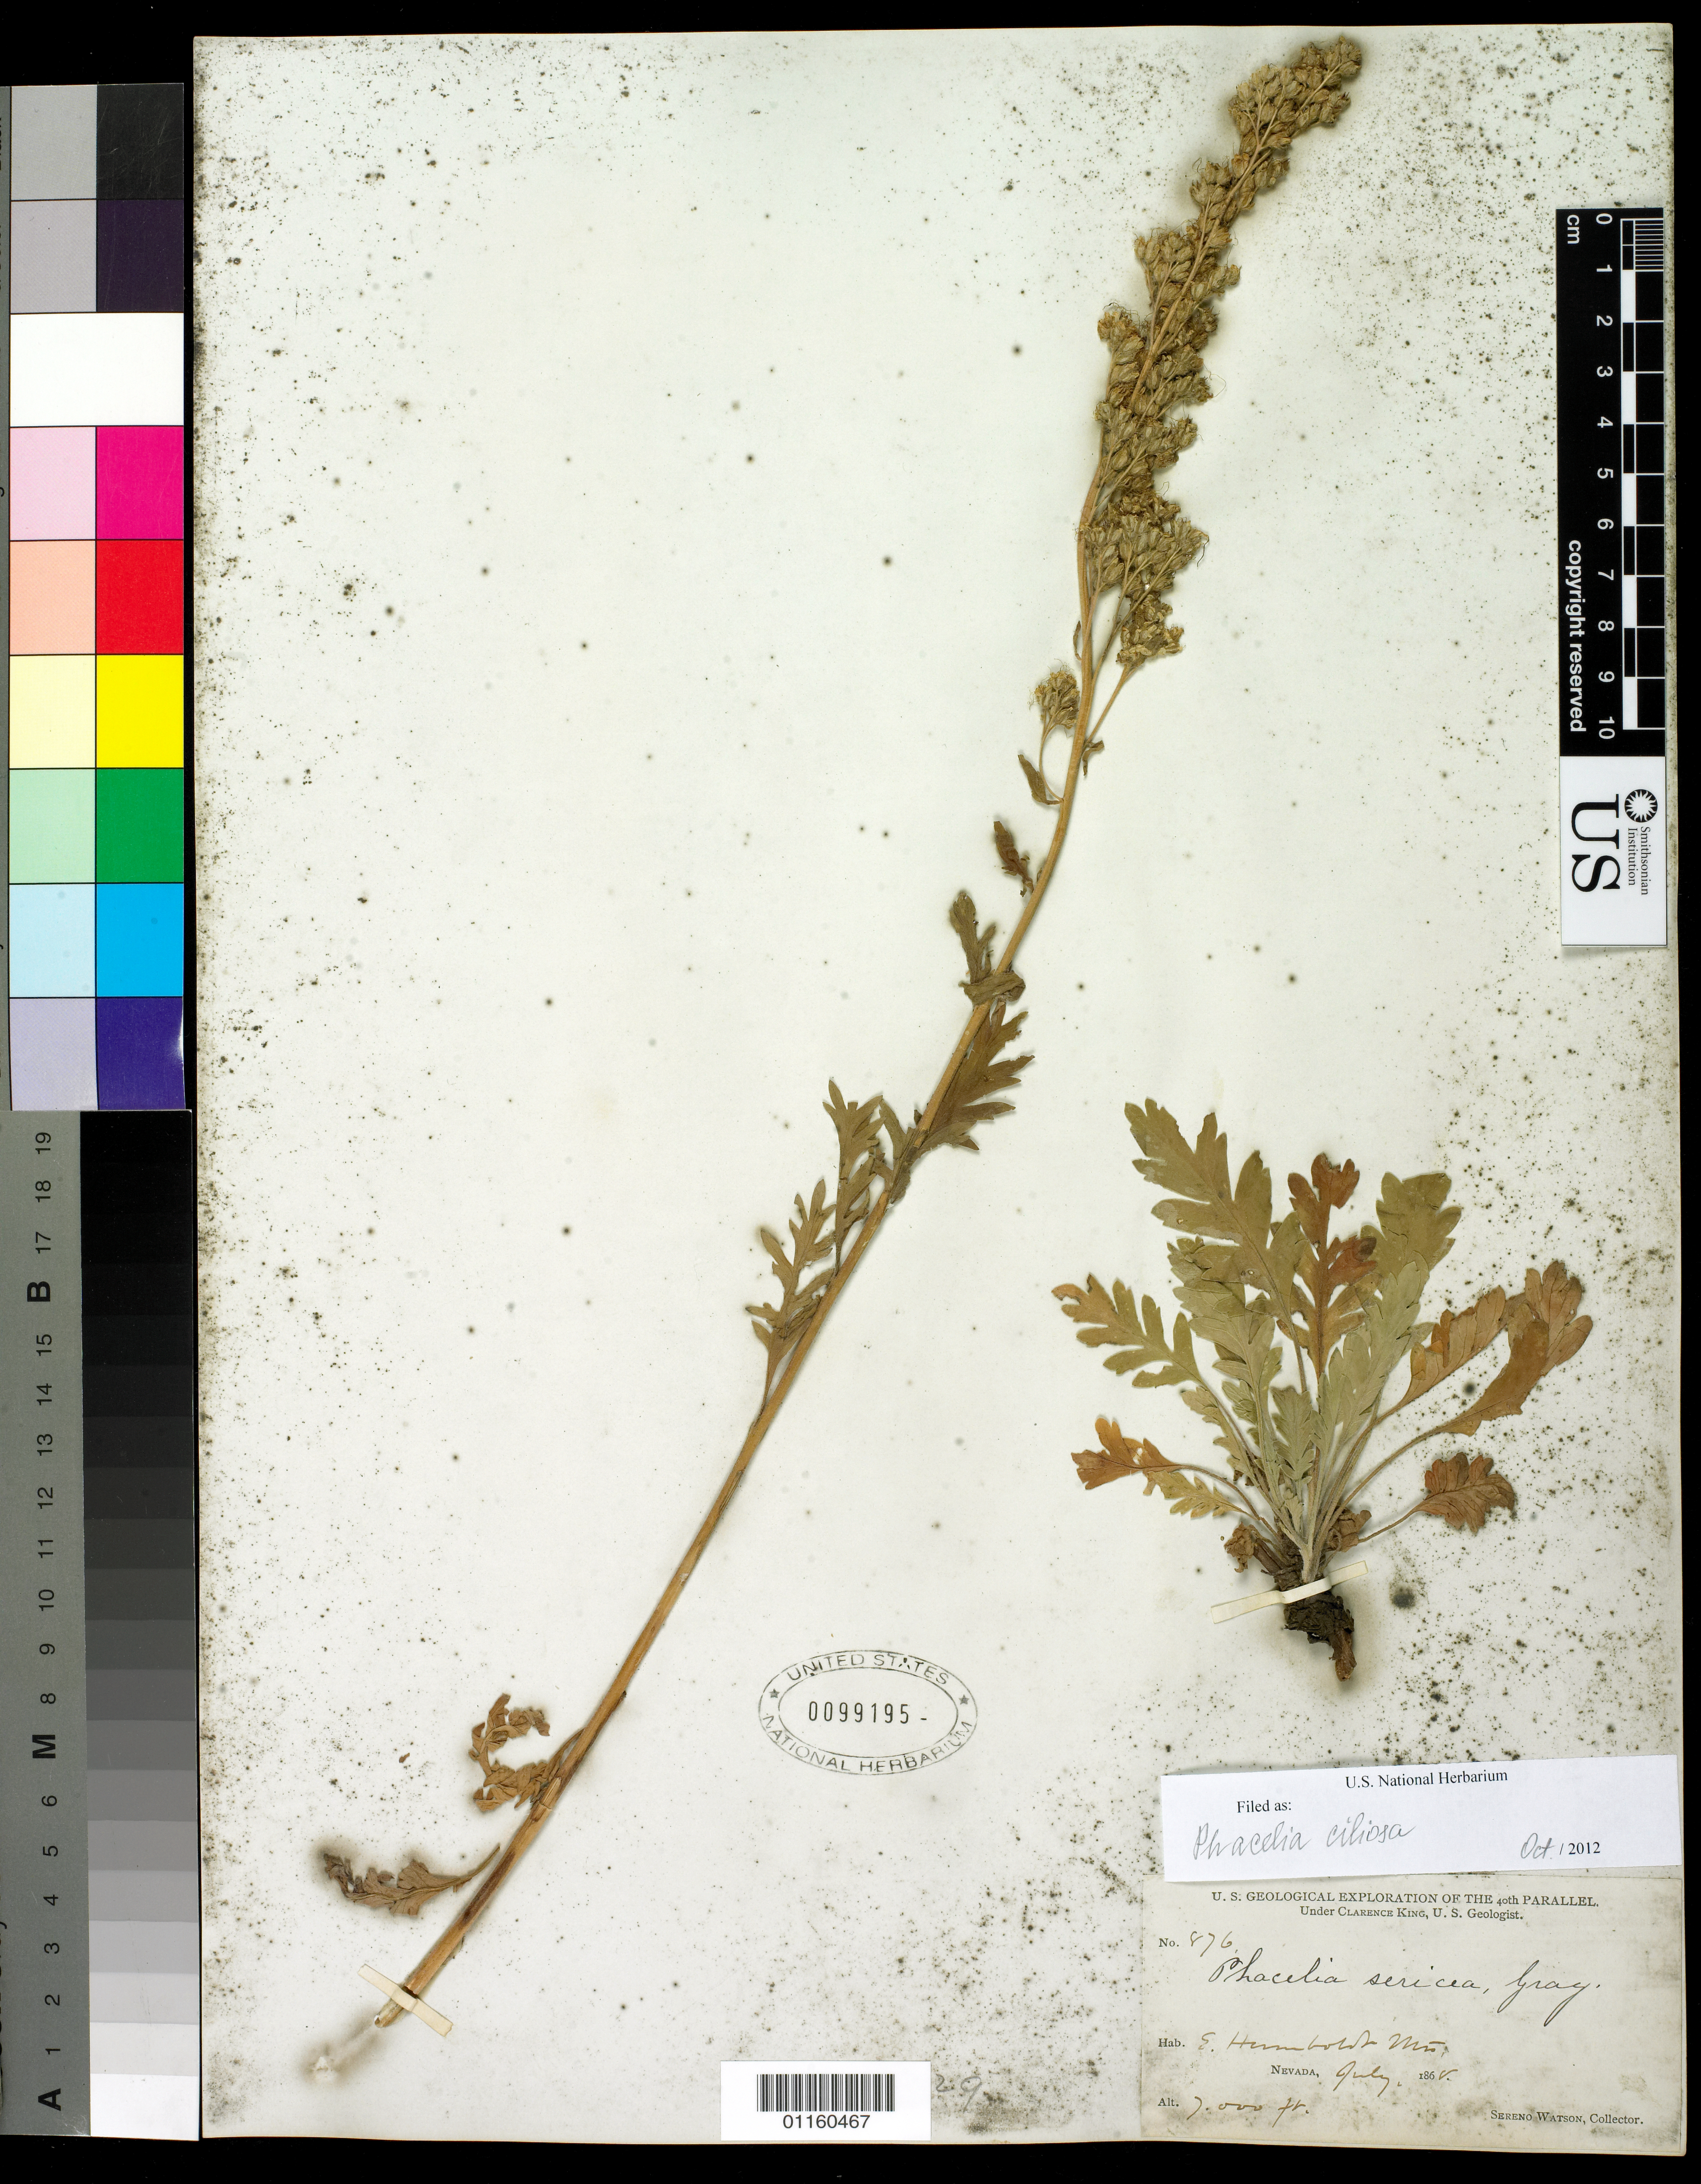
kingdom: Plantae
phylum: Tracheophyta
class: Magnoliopsida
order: Boraginales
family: Hydrophyllaceae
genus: Phacelia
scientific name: Phacelia ciliosa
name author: Rydb.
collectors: S. Watson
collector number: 876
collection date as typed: Jul 1868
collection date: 1868-07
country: United States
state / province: Nevada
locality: E. Humboldt Mts.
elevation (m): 2134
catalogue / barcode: US 99195